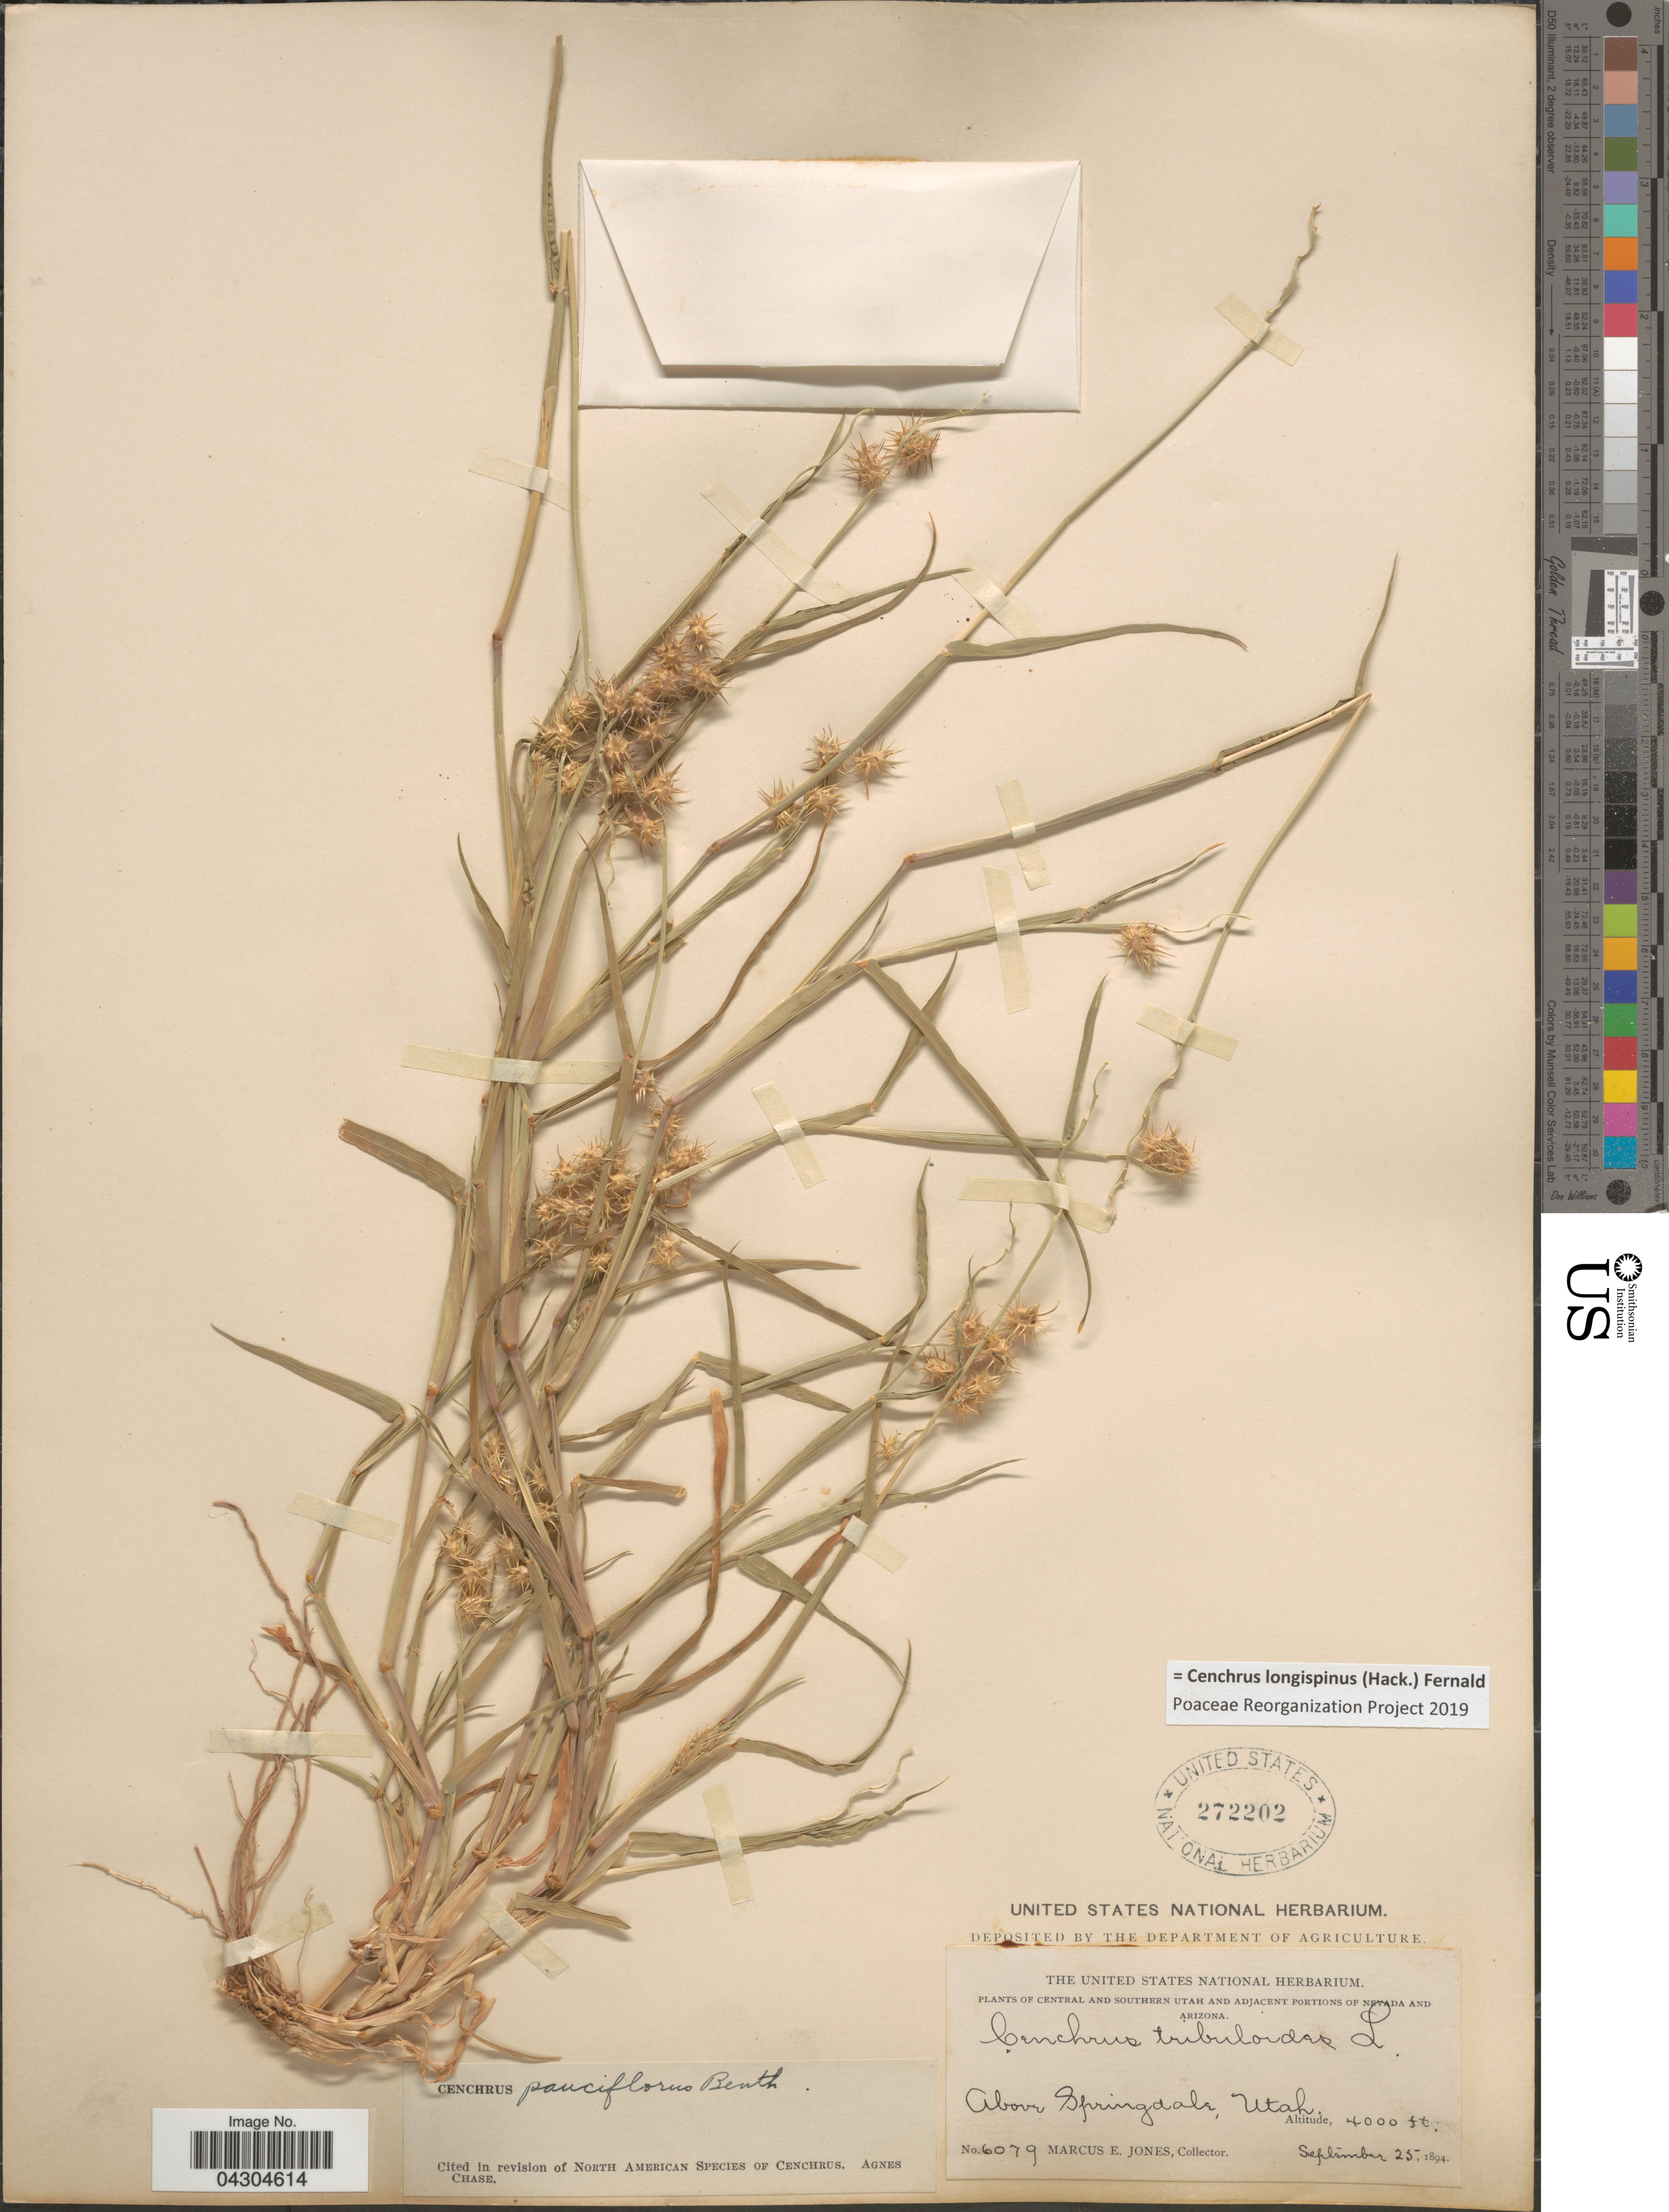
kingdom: Plantae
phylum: Tracheophyta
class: Liliopsida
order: Poales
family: Poaceae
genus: Cenchrus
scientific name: Cenchrus longispinus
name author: (Hack.) Fernald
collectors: M. E. Jones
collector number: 6079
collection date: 1894-09-25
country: United States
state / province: Utah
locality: Central And Southern Utah. Above Springdale.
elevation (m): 1219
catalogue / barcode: US 272202